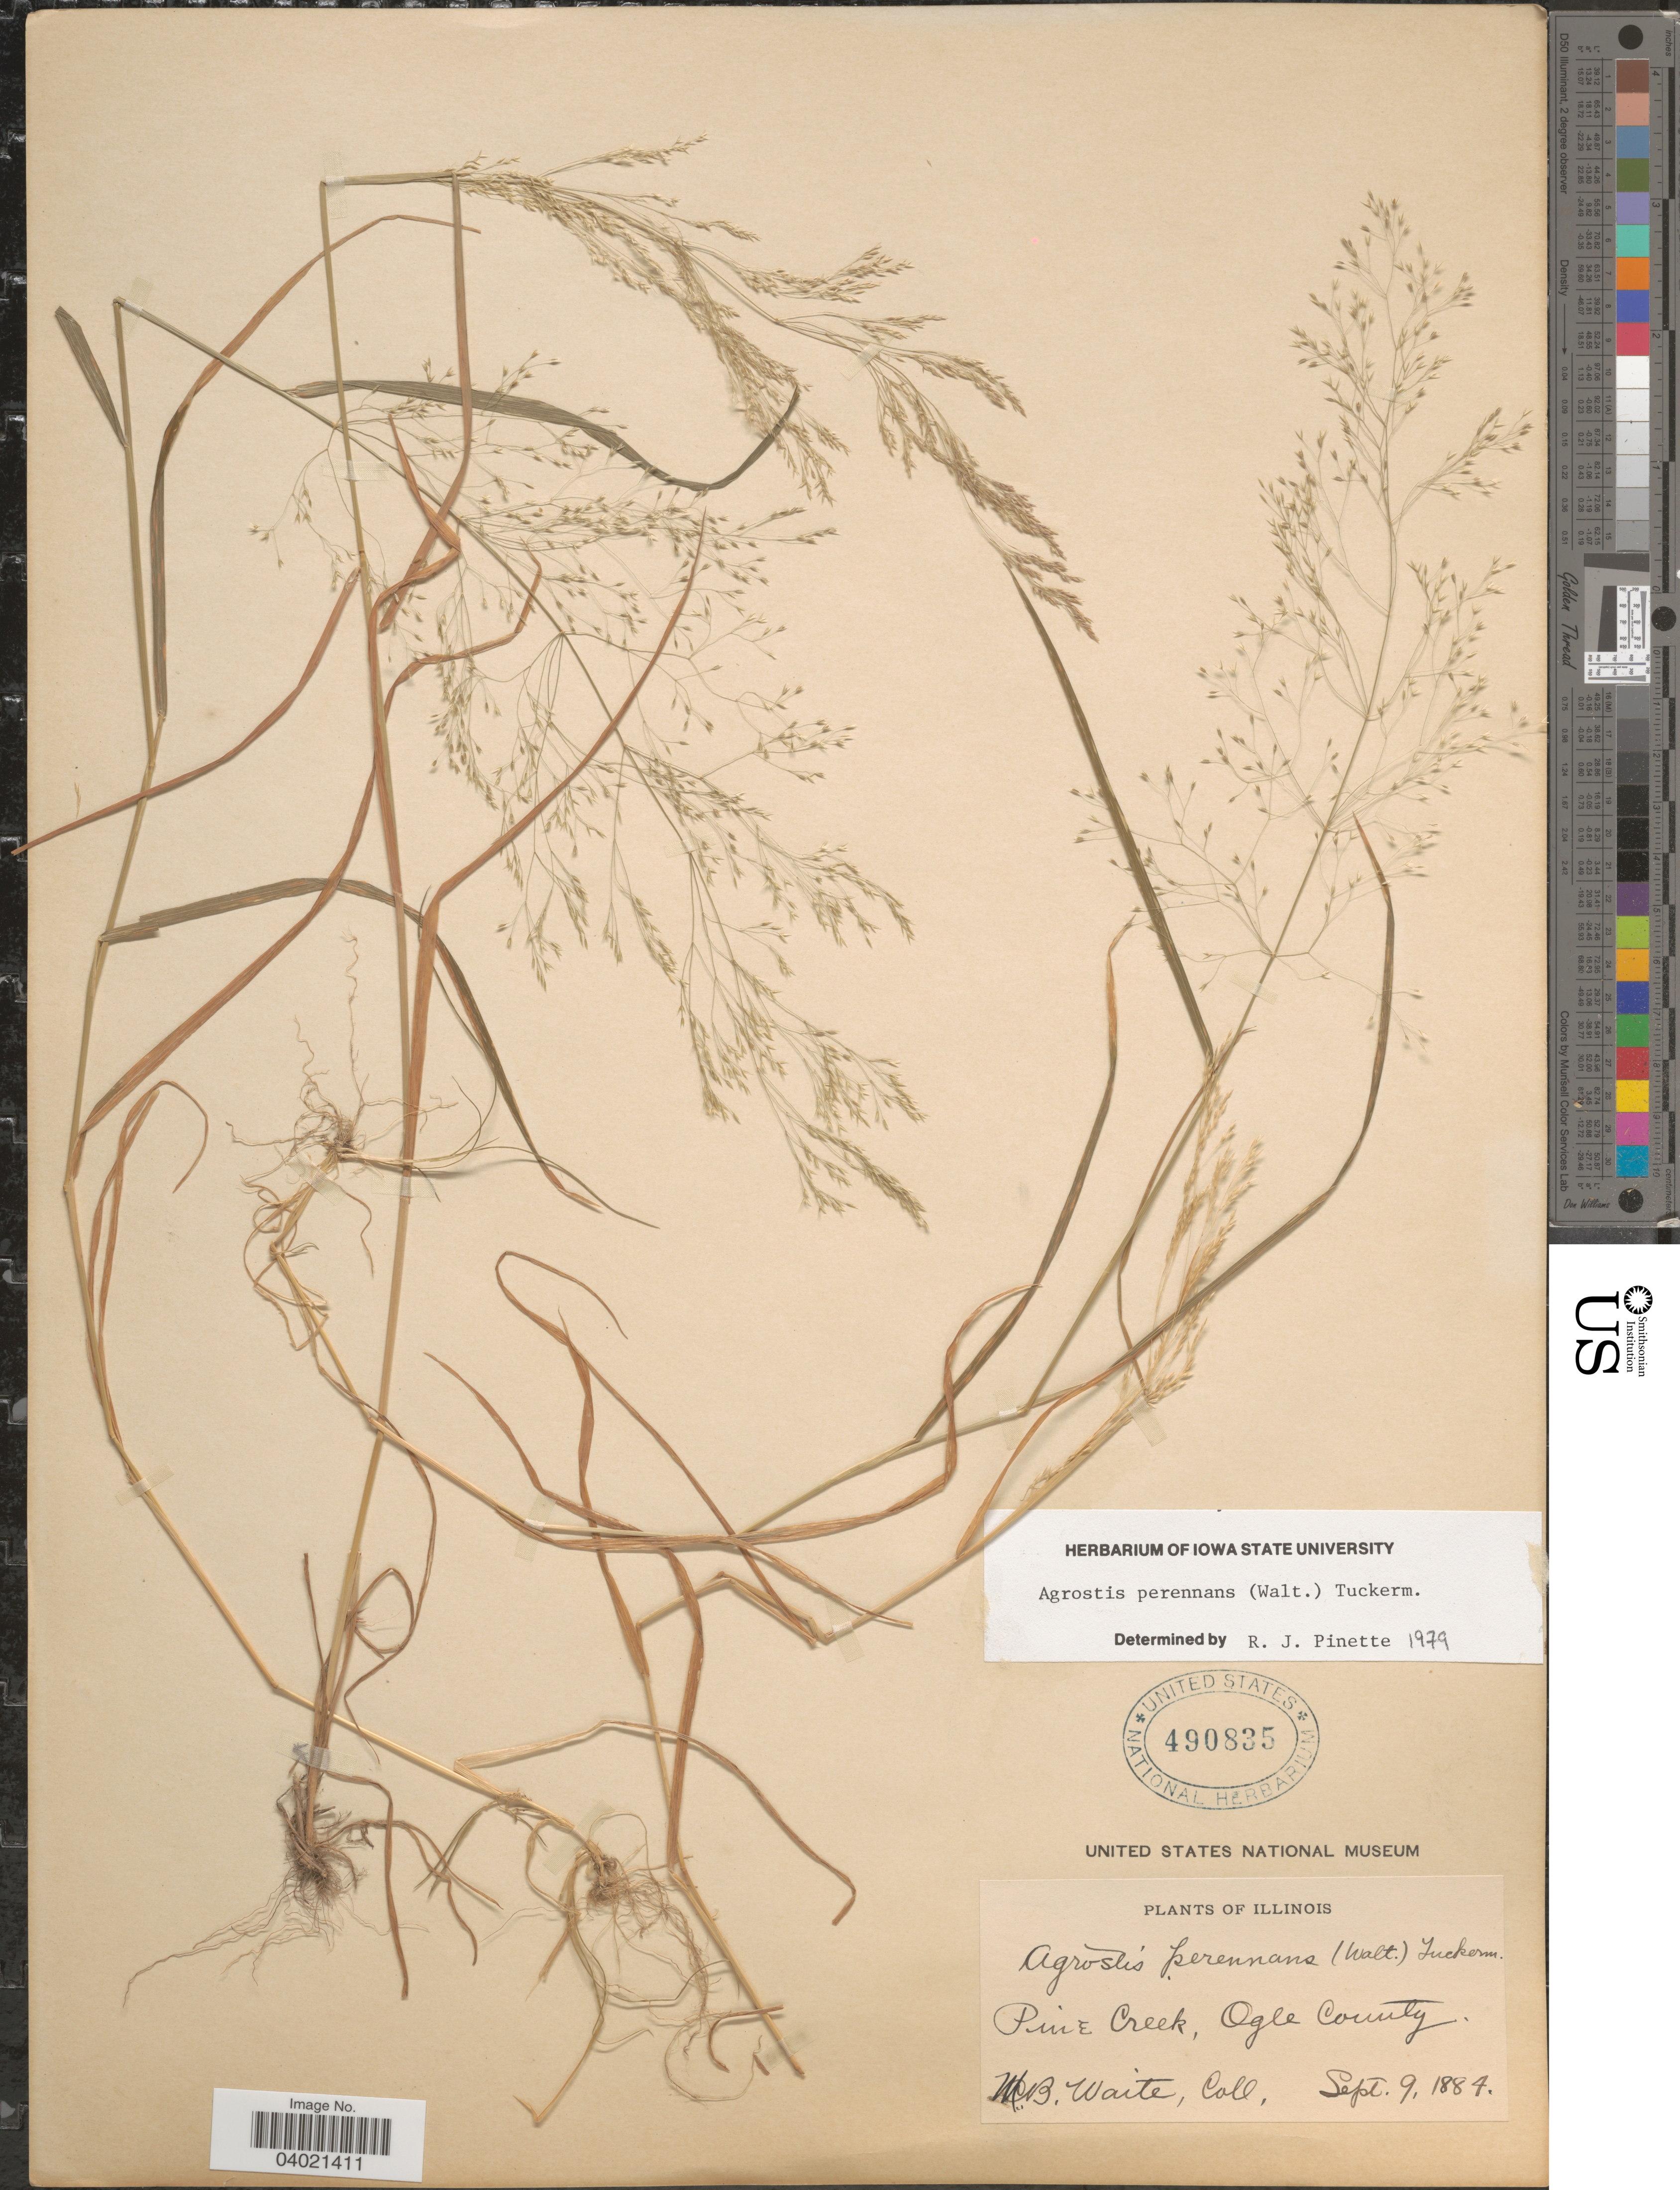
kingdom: Plantae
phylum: Tracheophyta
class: Liliopsida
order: Poales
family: Poaceae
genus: Agrostis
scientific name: Agrostis perennans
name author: (Walter) Tuck.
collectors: M. B. Waite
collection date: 1884-09-09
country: United States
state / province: Illinois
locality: Pine Creek, Ogle County.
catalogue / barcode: US 490835